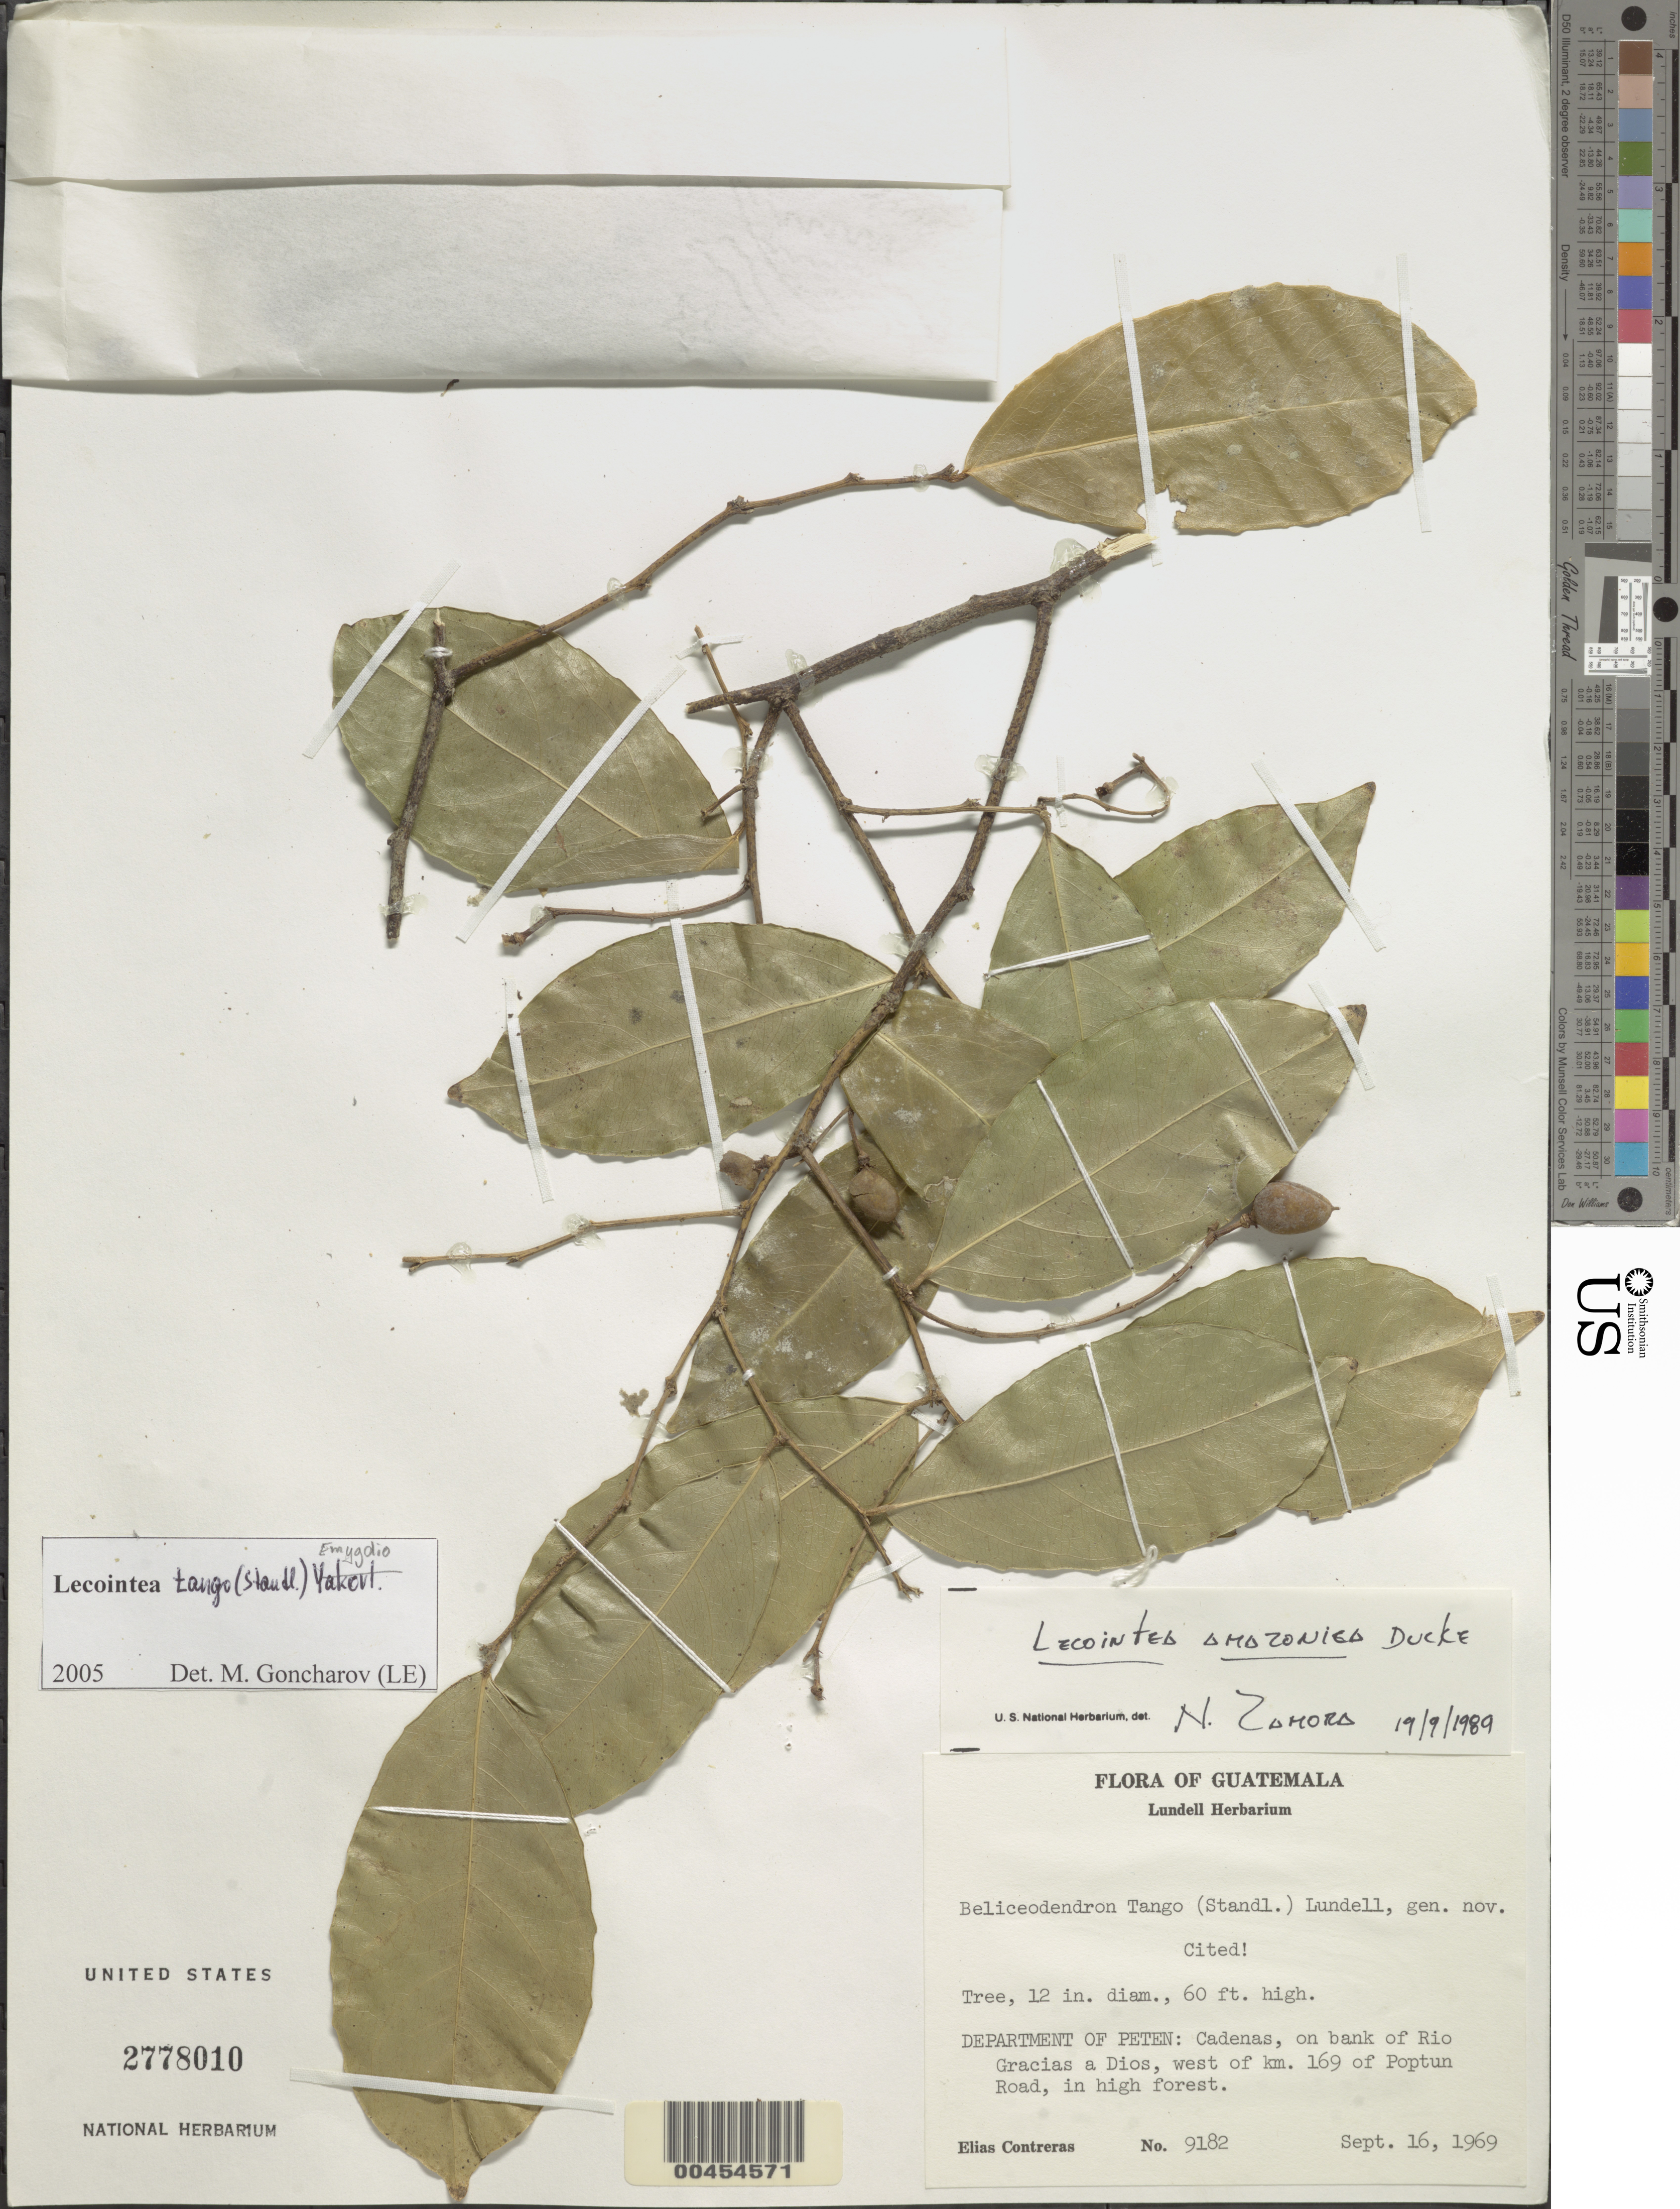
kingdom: Plantae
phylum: Tracheophyta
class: Magnoliopsida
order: Fabales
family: Fabaceae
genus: Lecointea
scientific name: Lecointea tango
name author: (Standl.) Emygdio & A.G. Andrade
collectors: E. Contreras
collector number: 91820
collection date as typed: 16 Sep 1969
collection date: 1969-09-16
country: Guatemala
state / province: El Petén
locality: Cadenas; bank of Rio Gracias a Dios; W of km 169 of poptun rd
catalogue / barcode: US 2778010